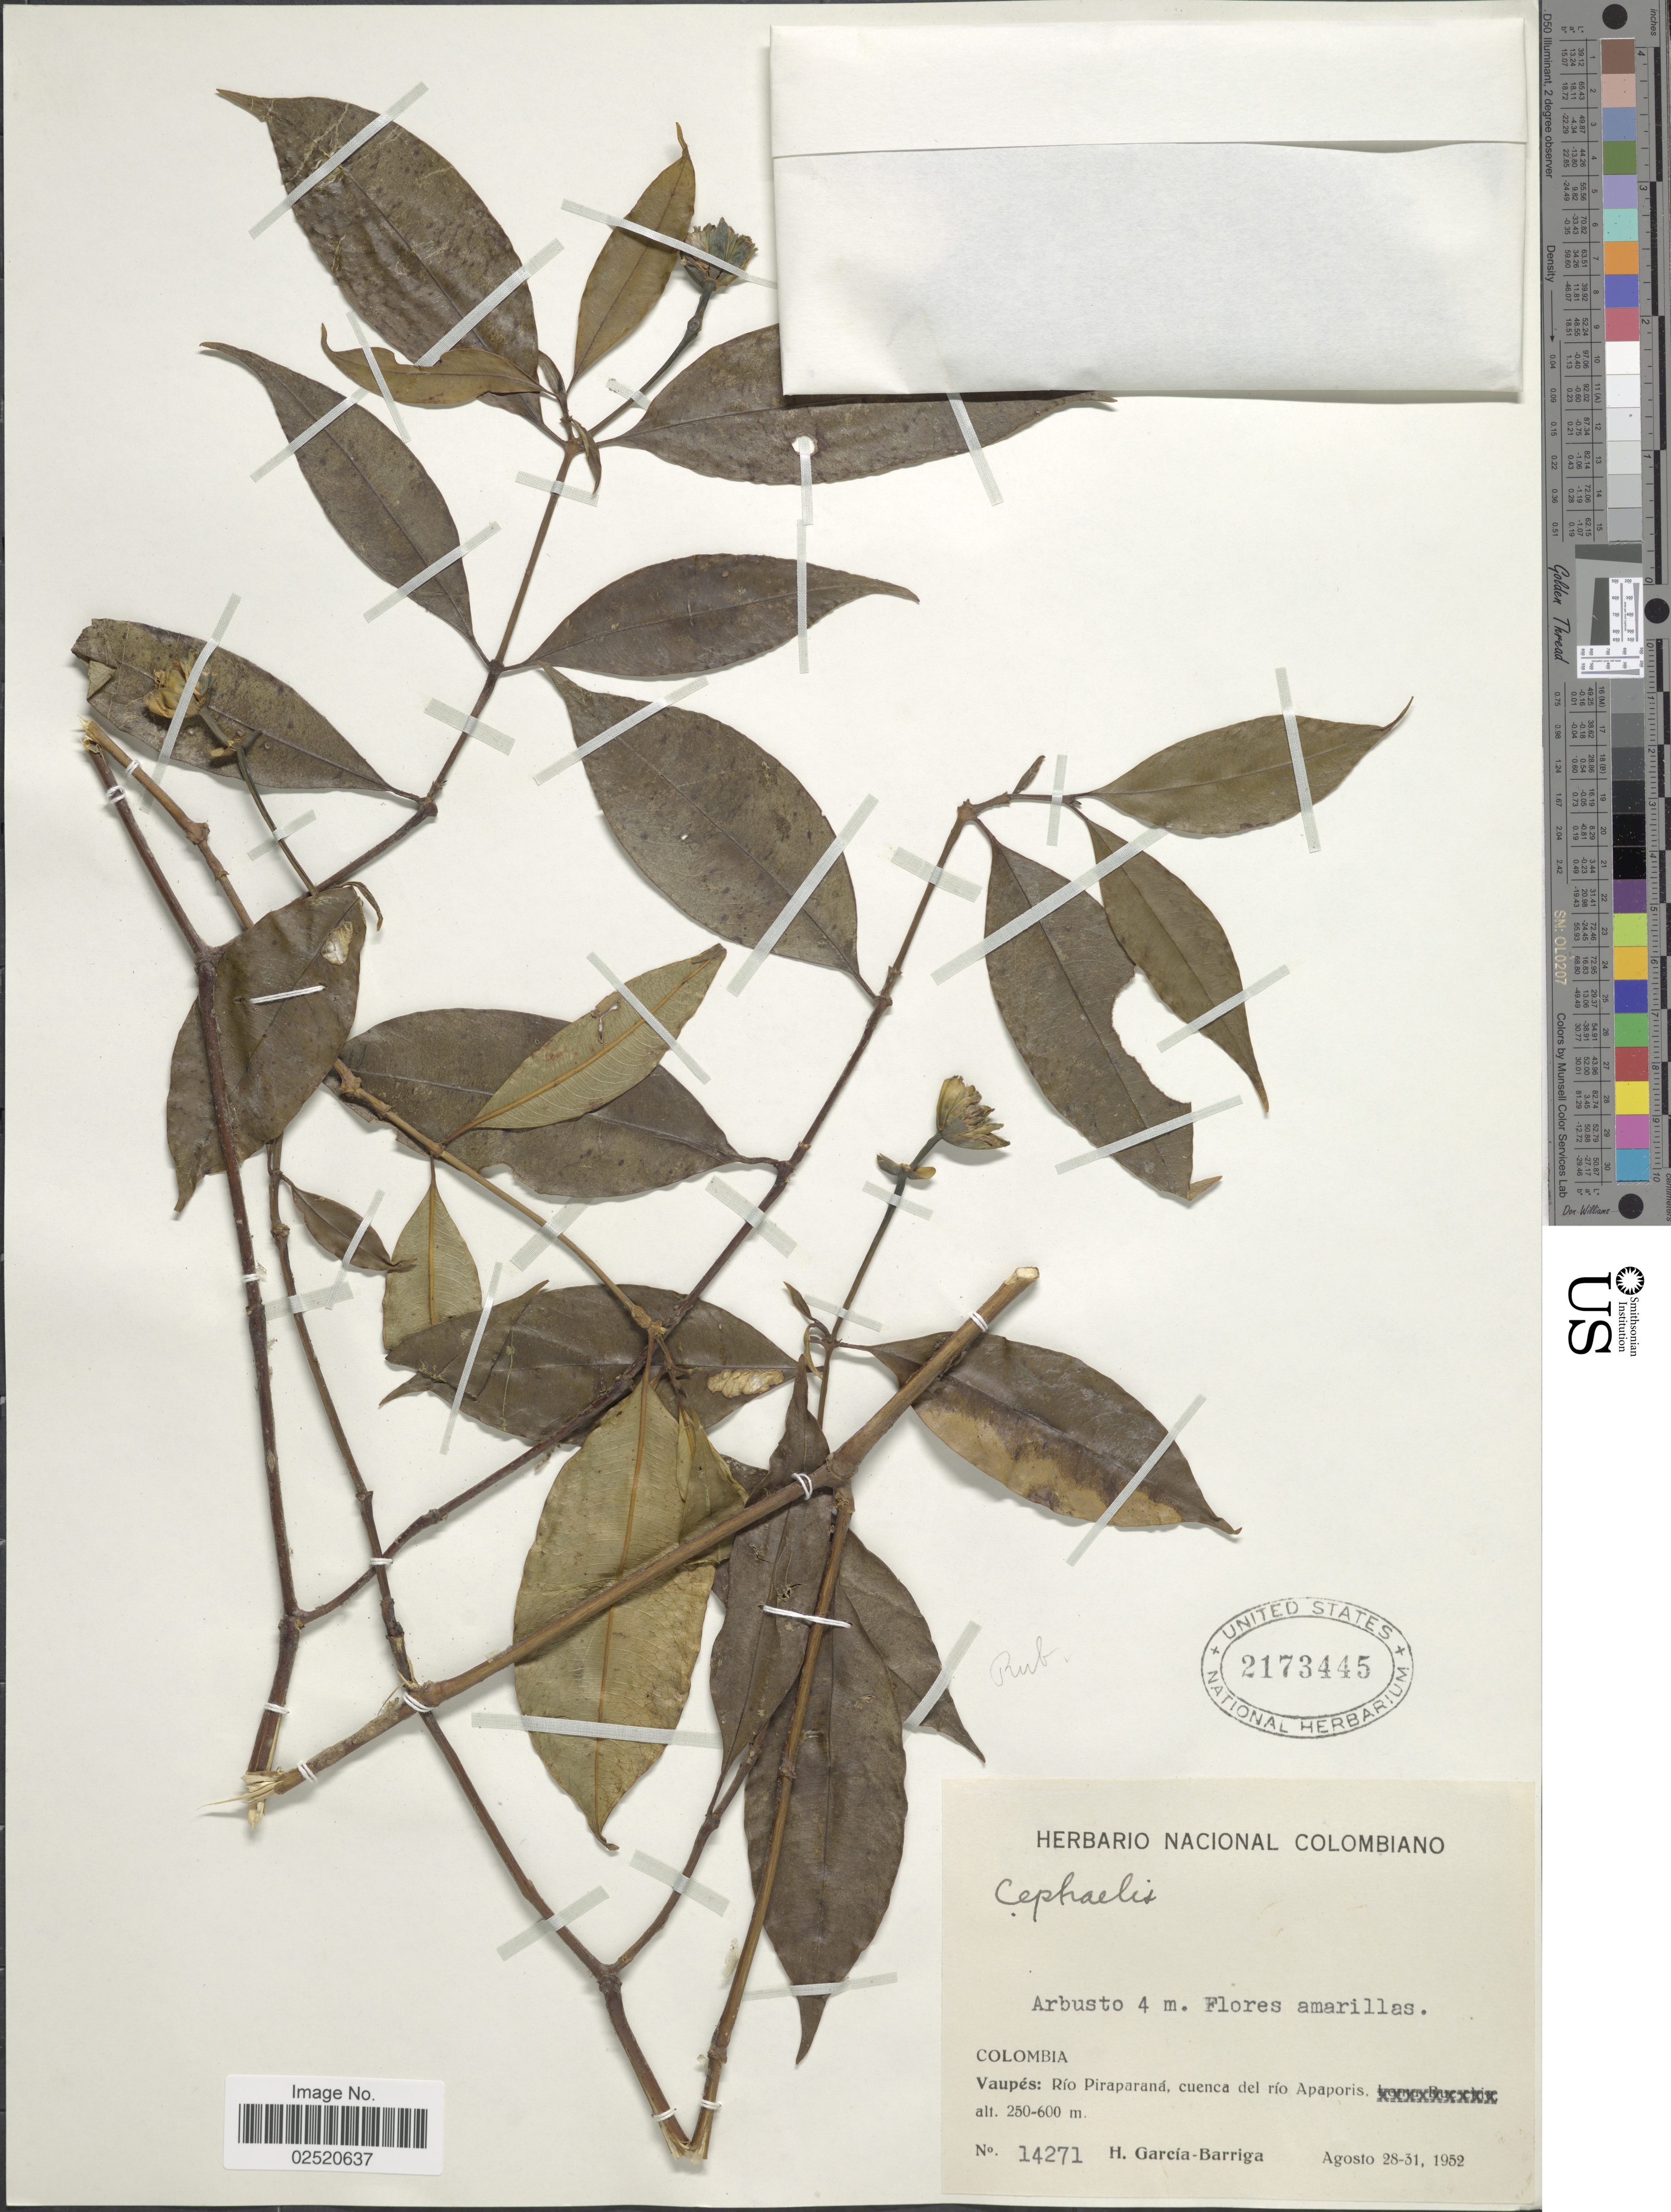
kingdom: Plantae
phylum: Tracheophyta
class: Magnoliopsida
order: Gentianales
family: Rubiaceae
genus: Psychotria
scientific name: Psychotria sp.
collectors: H. García Barriga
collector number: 14271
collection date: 1952-08-28/1952-08-31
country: Colombia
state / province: Vaupés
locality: Río Piraparaná, cuenca del río Apaporis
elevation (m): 250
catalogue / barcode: US 2173445